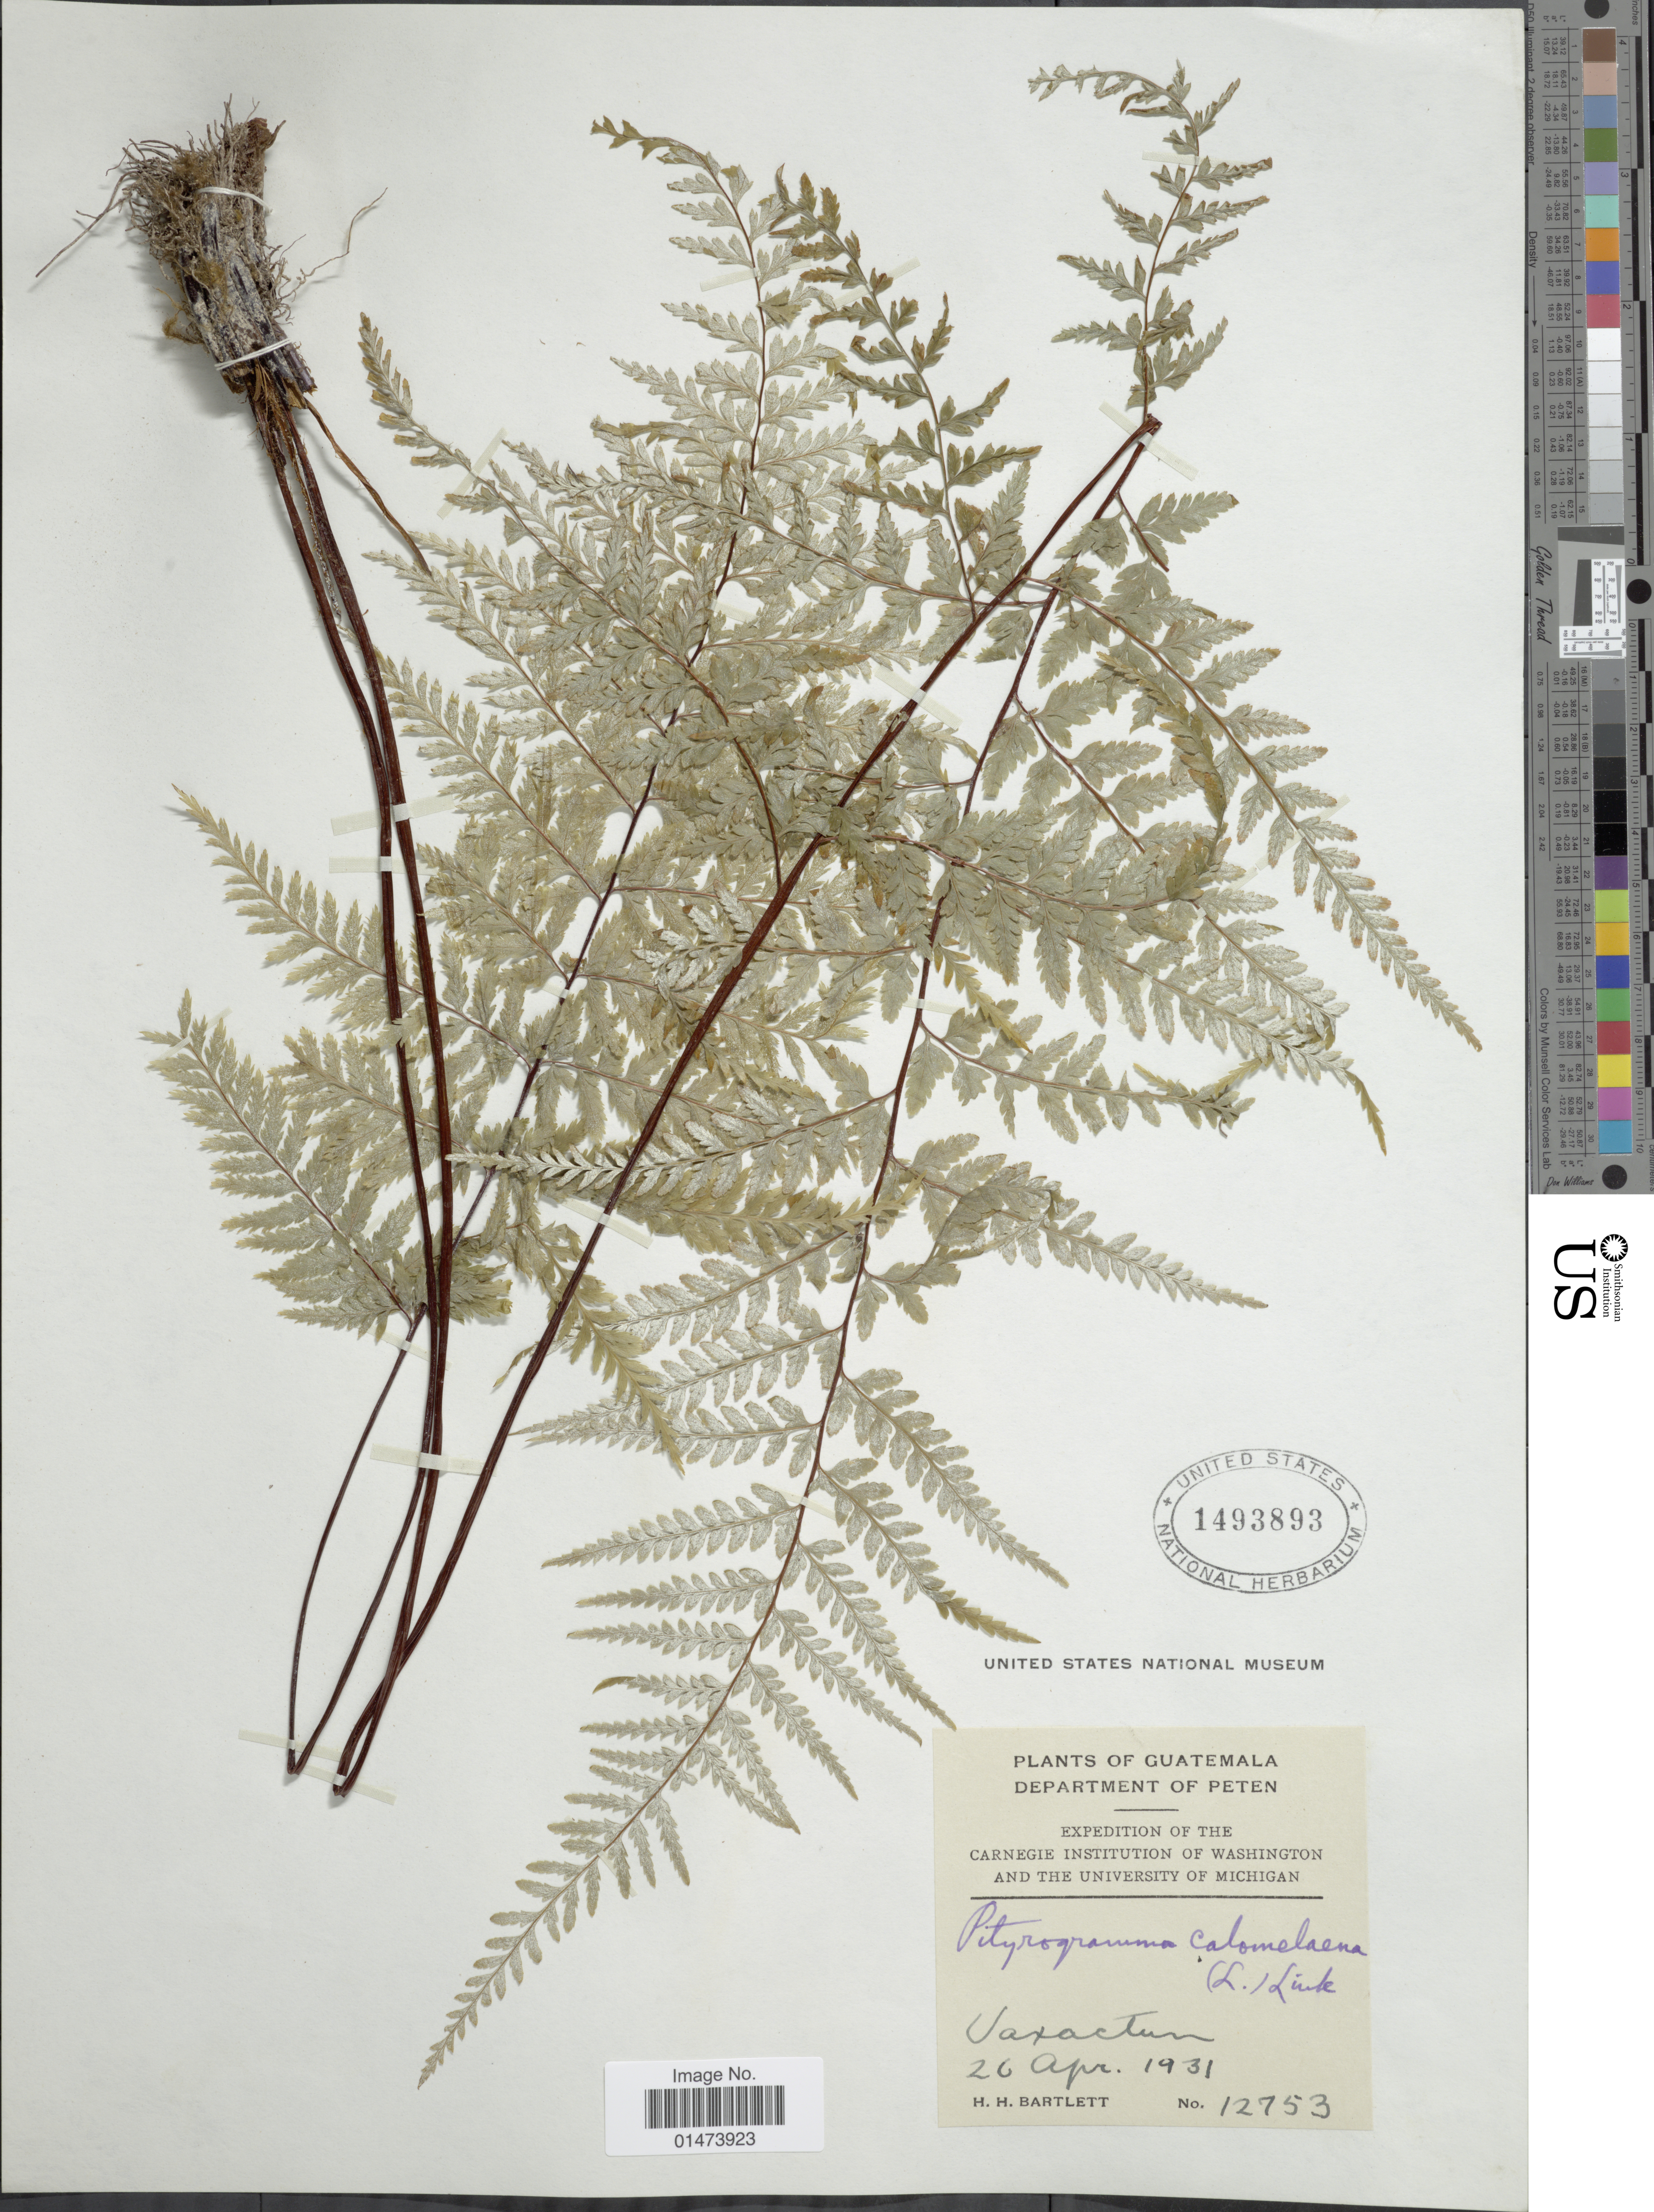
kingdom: Plantae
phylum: Tracheophyta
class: Polypodiopsida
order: Polypodiales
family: Pteridaceae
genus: Pityrogramma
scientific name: Pityrogramma calomelanos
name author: (L.) Link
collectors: H. H. Bartlett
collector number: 12753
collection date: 1931-04-26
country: Guatemala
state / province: El Petén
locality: Uaxactun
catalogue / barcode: US 1493893